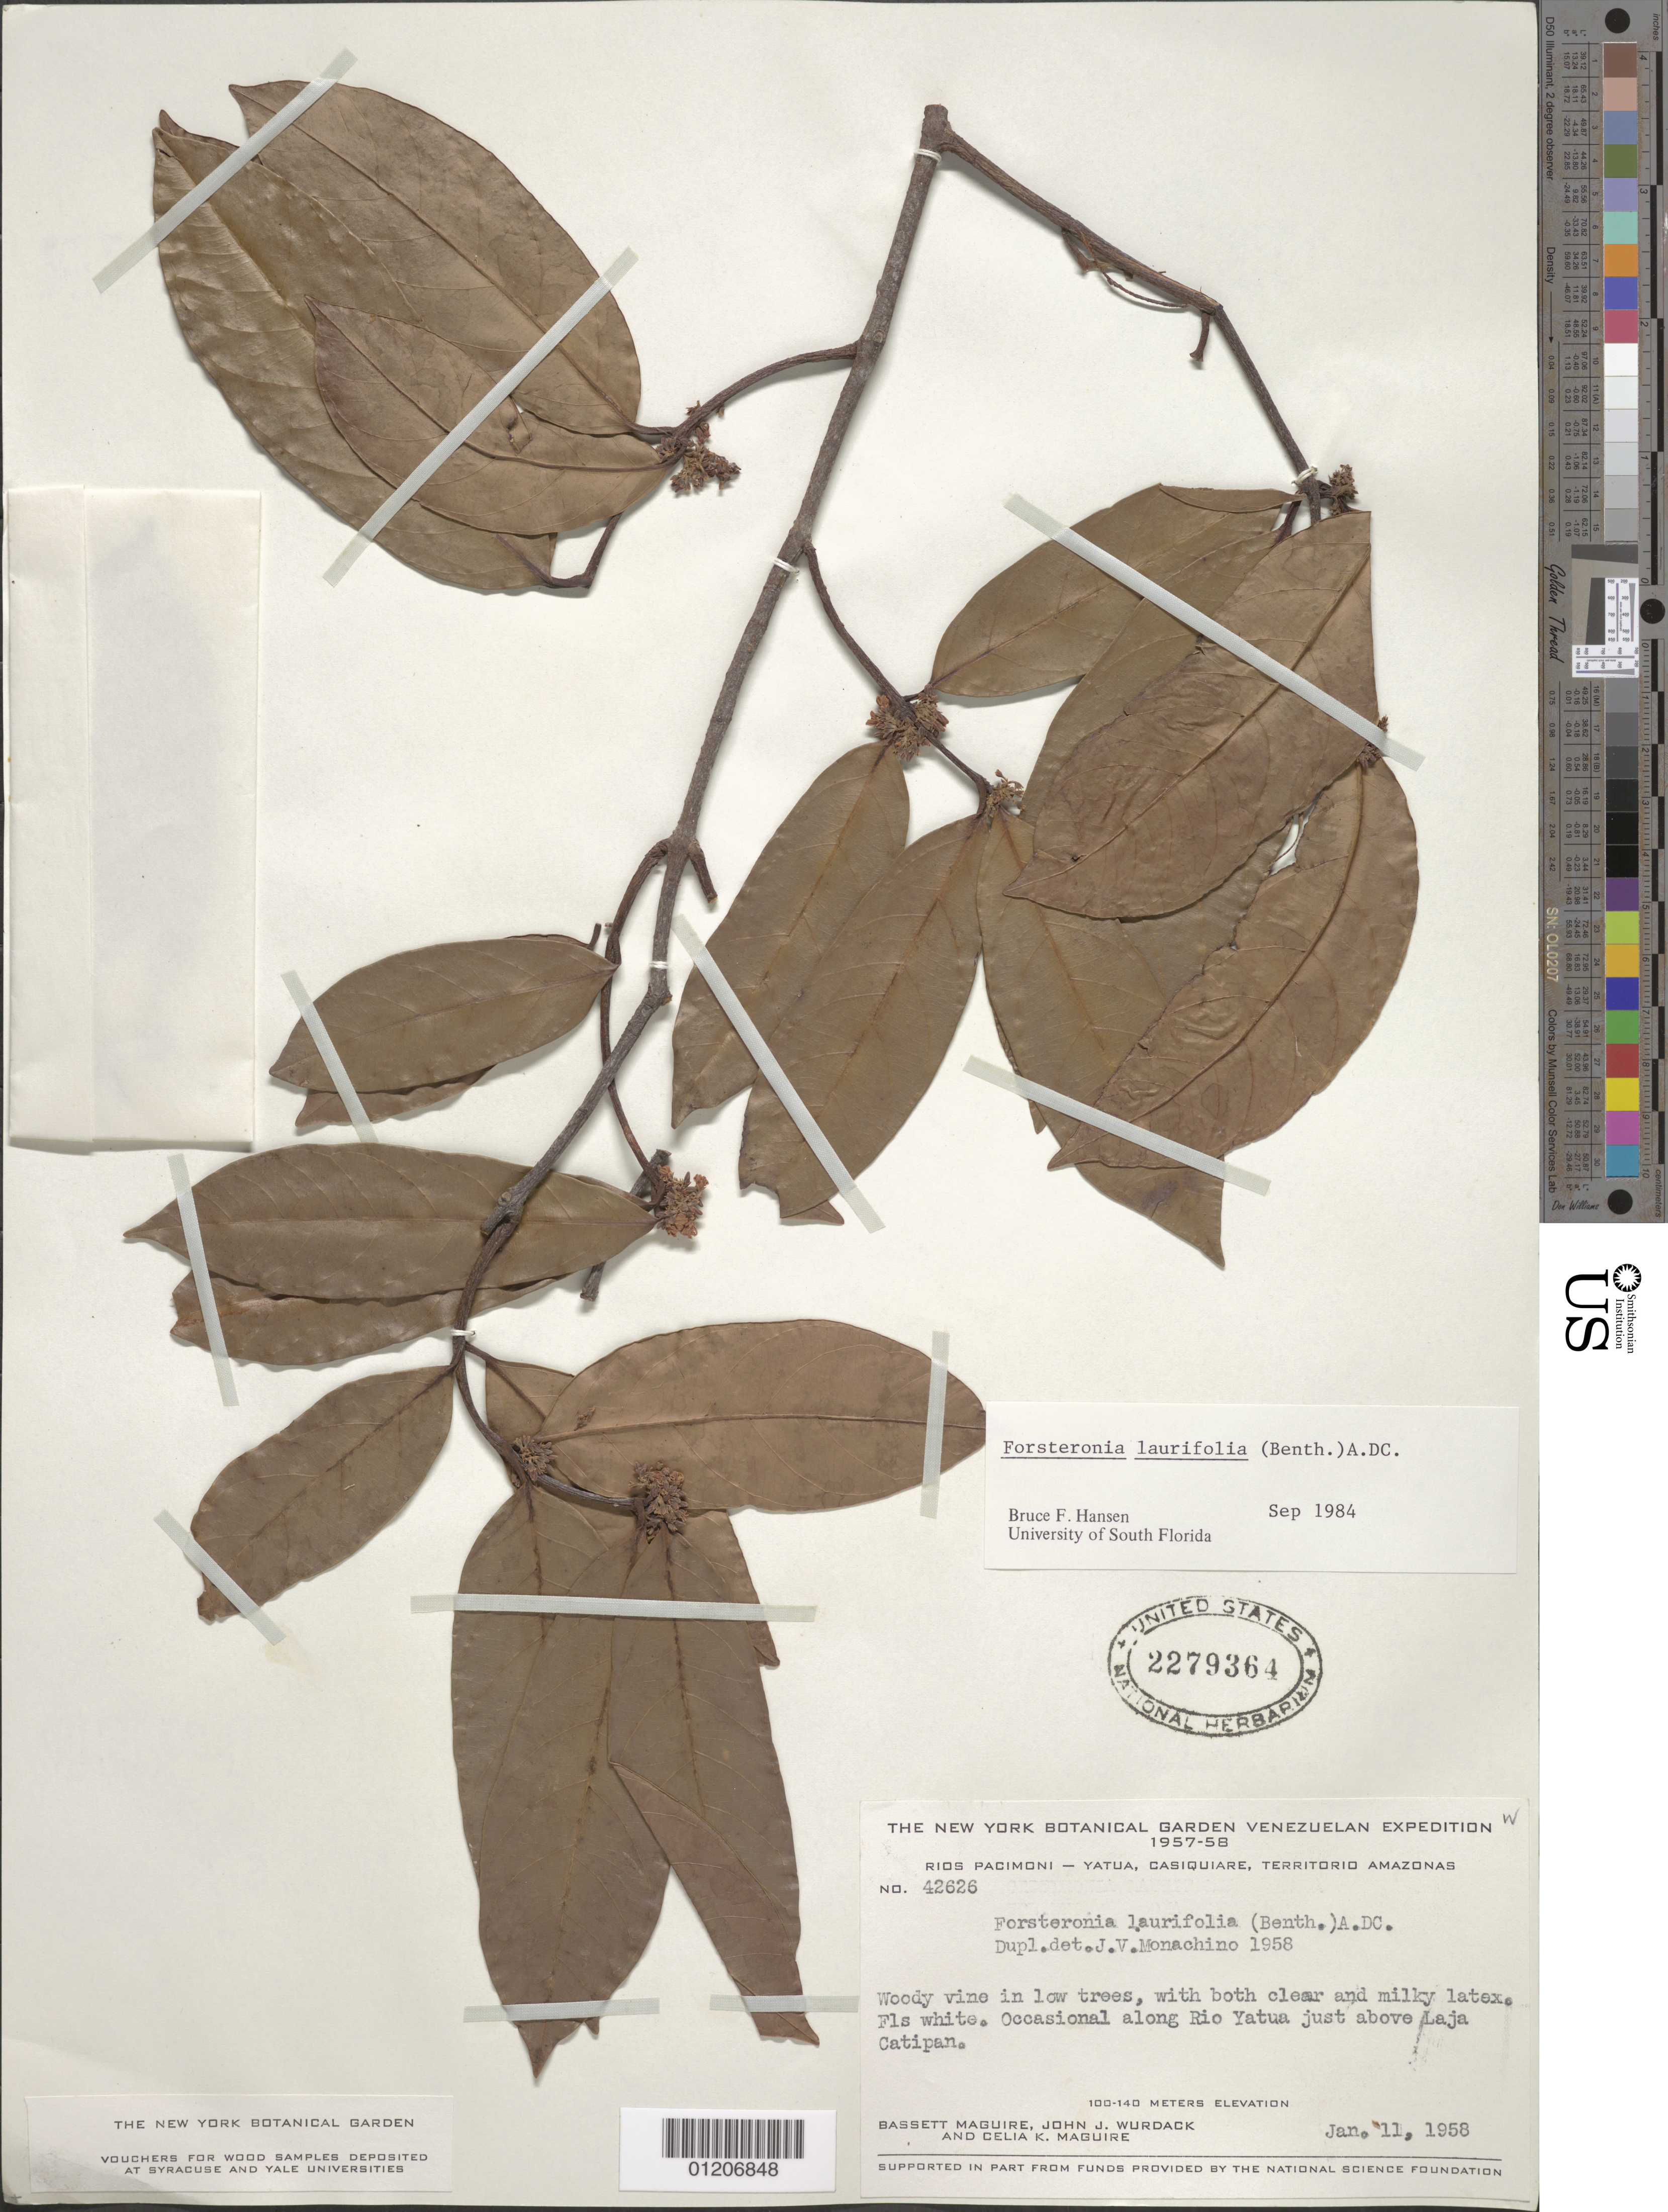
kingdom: Plantae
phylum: Tracheophyta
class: Magnoliopsida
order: Gentianales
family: Apocynaceae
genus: Forsteronia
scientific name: Forsteronia laurifolia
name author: (Benth.) A. DC.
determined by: Hansen, B.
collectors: B. Maguire Jr., J. J. Wurdack & C. K. Maguire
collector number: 42626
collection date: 1958-01-11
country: Venezuela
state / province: Amazonas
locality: Along Rio Yatua, just above Laja Catipan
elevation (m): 100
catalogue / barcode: US 2279364